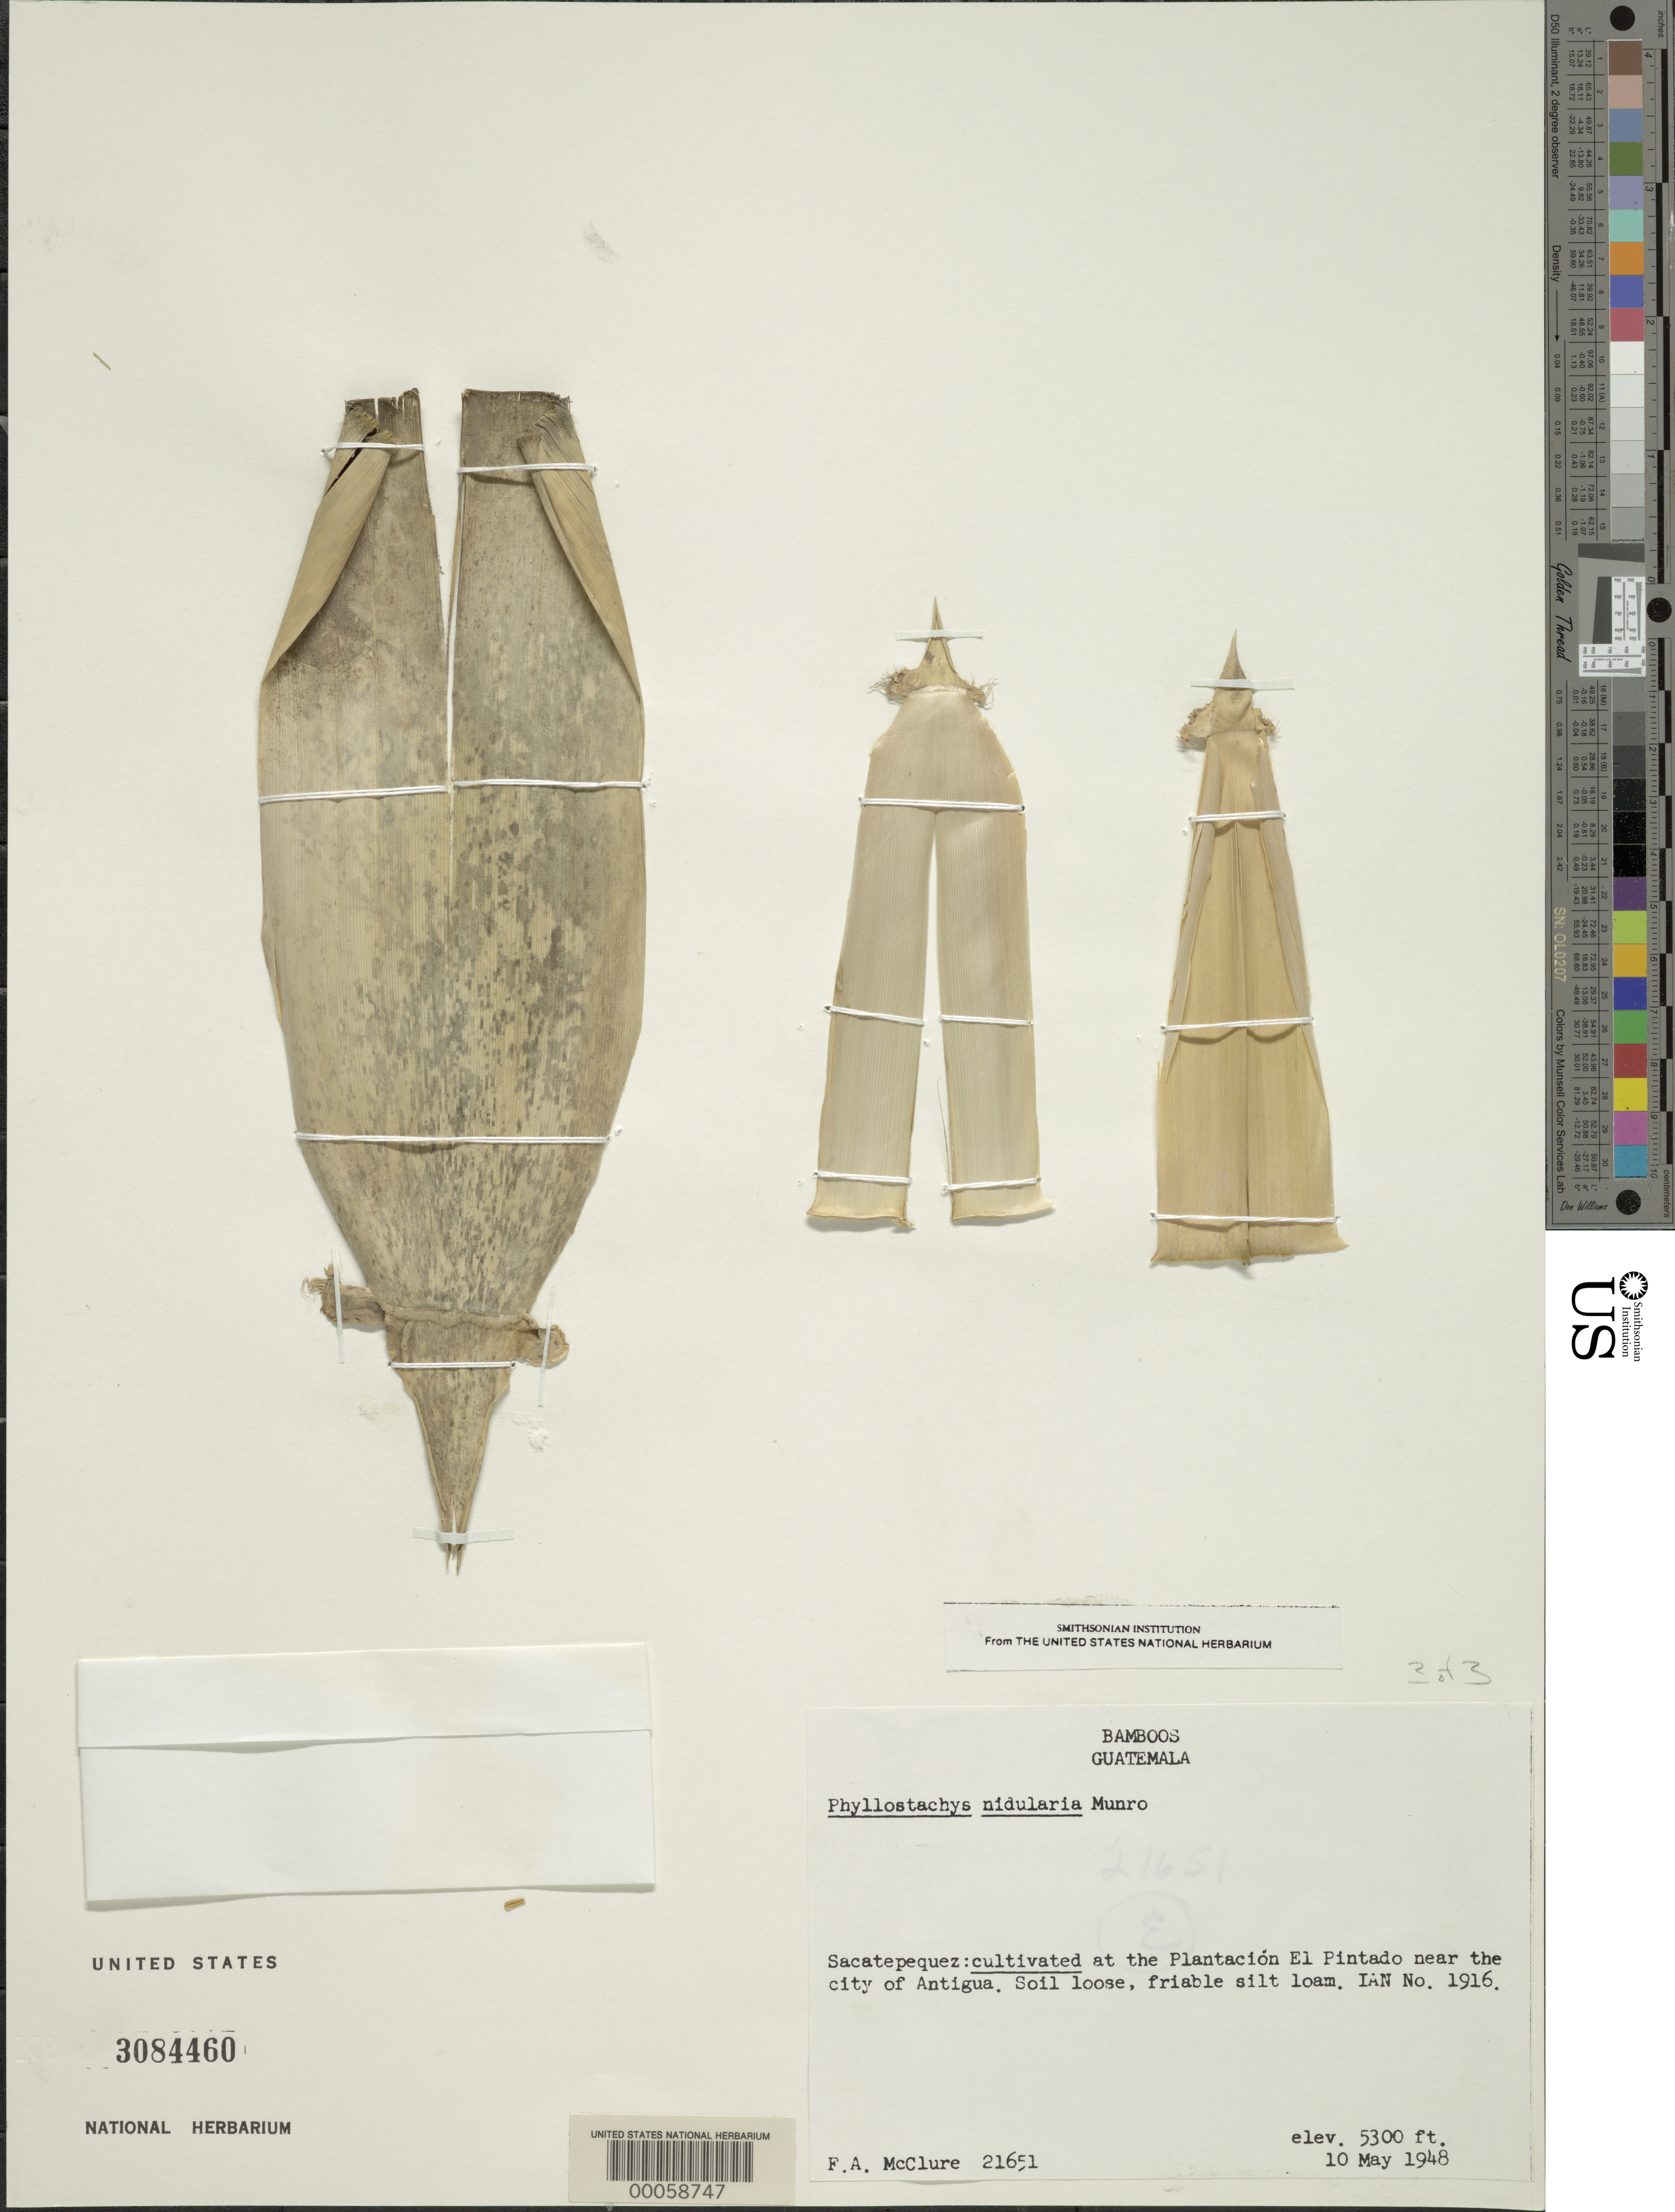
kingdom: Plantae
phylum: Tracheophyta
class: Liliopsida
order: Poales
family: Poaceae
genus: Phyllostachys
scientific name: Phyllostachys nidularia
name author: Munro ex Fenzi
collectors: F. A. McClure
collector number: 21651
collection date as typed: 10 May 1948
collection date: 1948-05-10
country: Guatemala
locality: Sacatepequez: at the plantacion el pintado near the city of Antigua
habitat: Soil loose, friable silt loam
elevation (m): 1615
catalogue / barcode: US 3084460